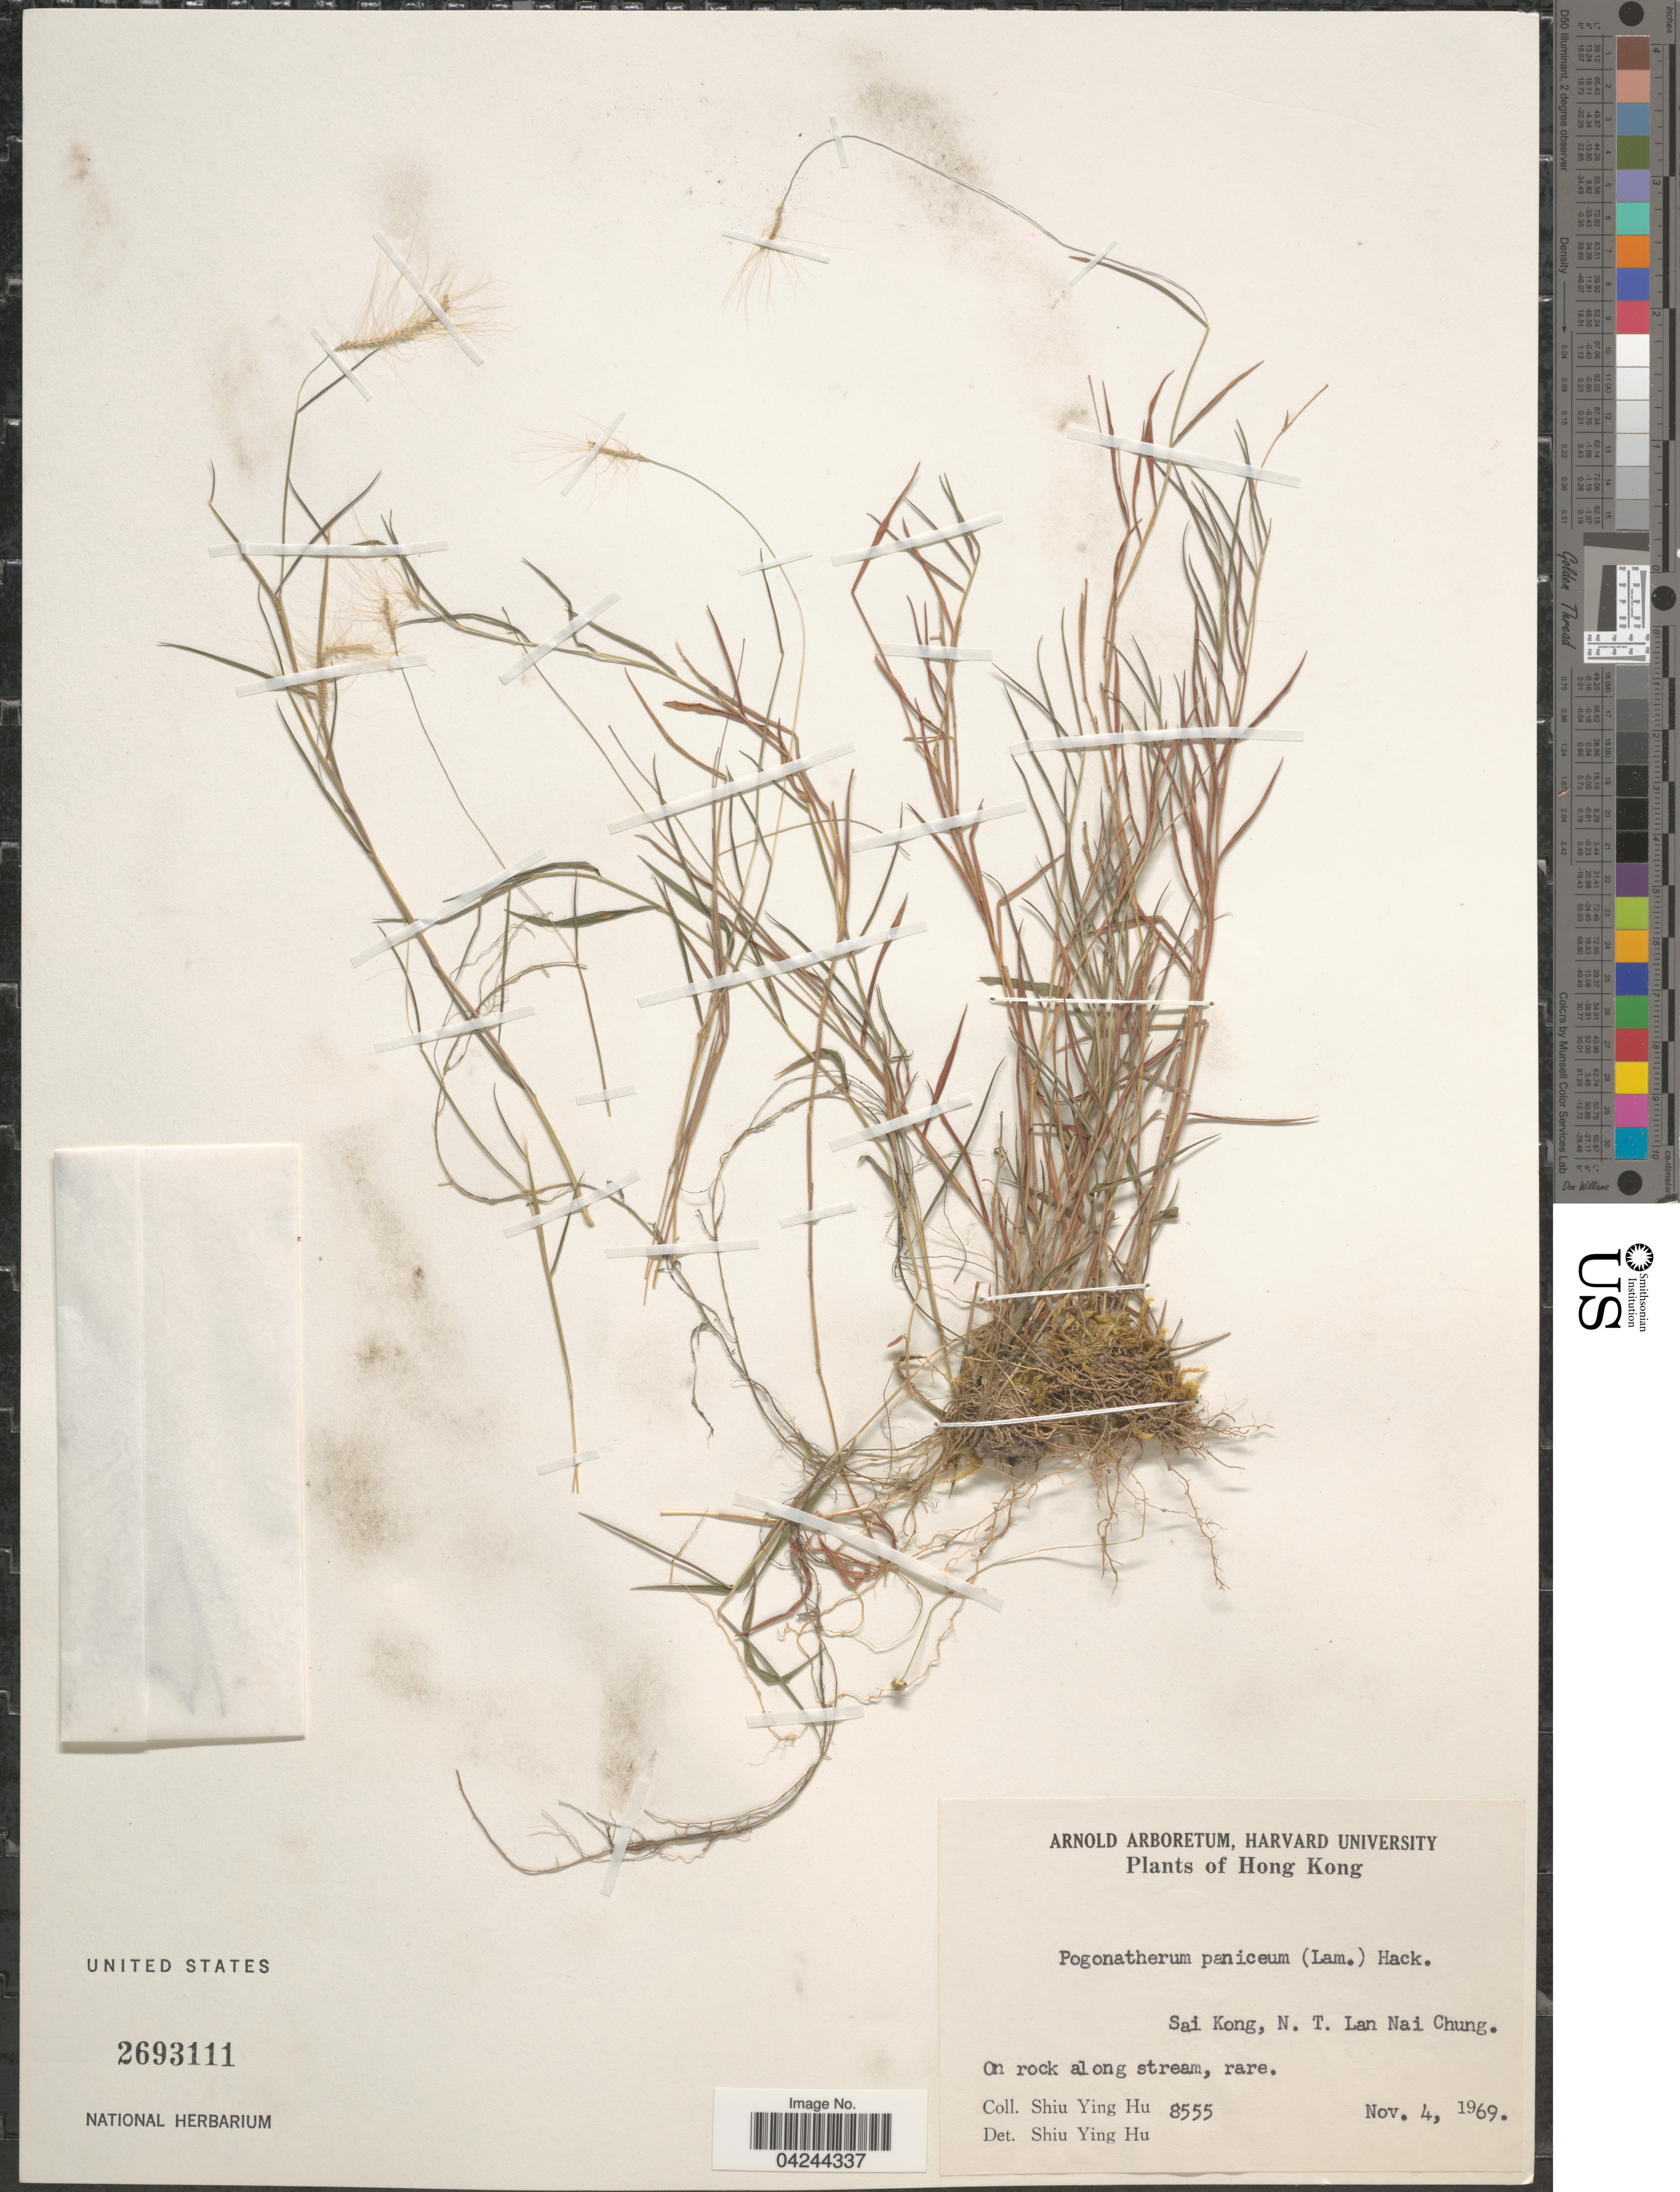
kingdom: Plantae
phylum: Tracheophyta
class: Liliopsida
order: Poales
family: Poaceae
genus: Pogonatherum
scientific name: Pogonatherum crinitum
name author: (Thunb.) Kunth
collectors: S. Y. Hu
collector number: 8555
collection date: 1969-11-04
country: China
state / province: Hong Kong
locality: Sai Kong, N. T. Lan Nai Chung.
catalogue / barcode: US 2693111